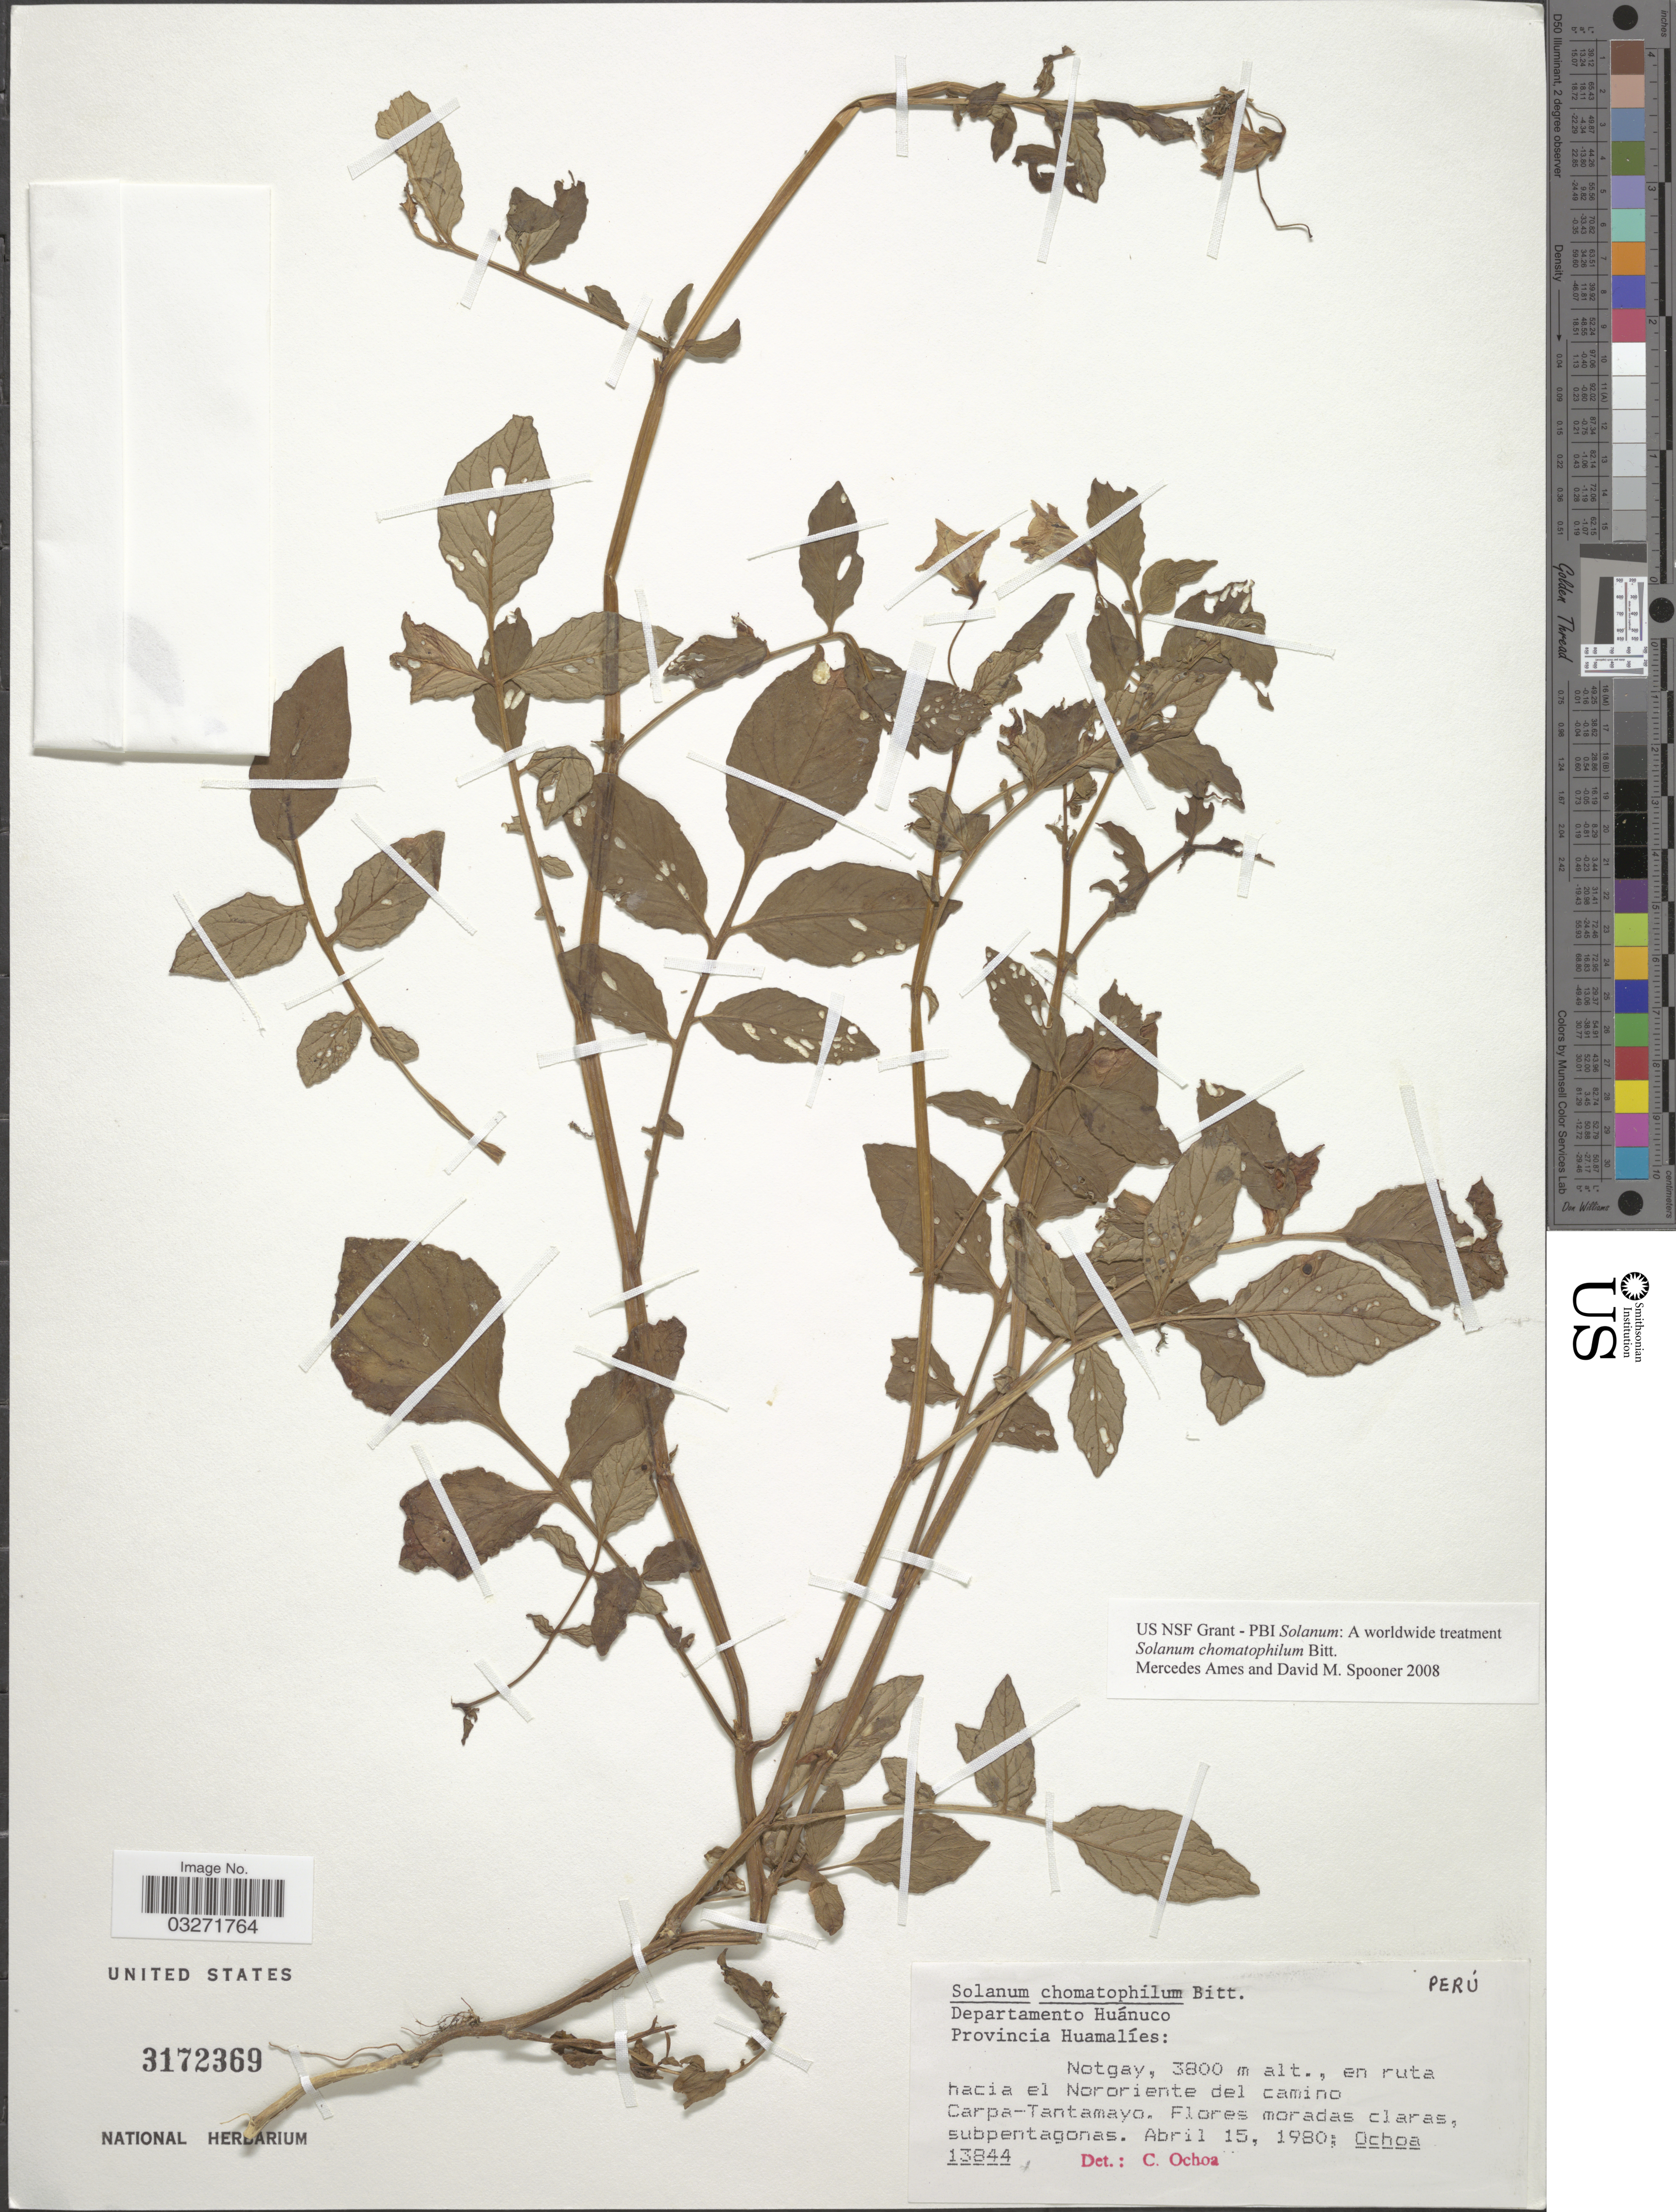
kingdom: Plantae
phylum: Tracheophyta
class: Magnoliopsida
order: Solanales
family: Solanaceae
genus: Solanum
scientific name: Solanum chomatophilum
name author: Bitter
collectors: -. Ochoa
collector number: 13844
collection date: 1980-04-15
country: Peru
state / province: Huánuco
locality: Departamento Huánuco. Provincia Huamalíes: Notgay, en ruta hacia el Nororiente del camino Carpa-Tantamayo.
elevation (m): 3800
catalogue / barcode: US 3172369